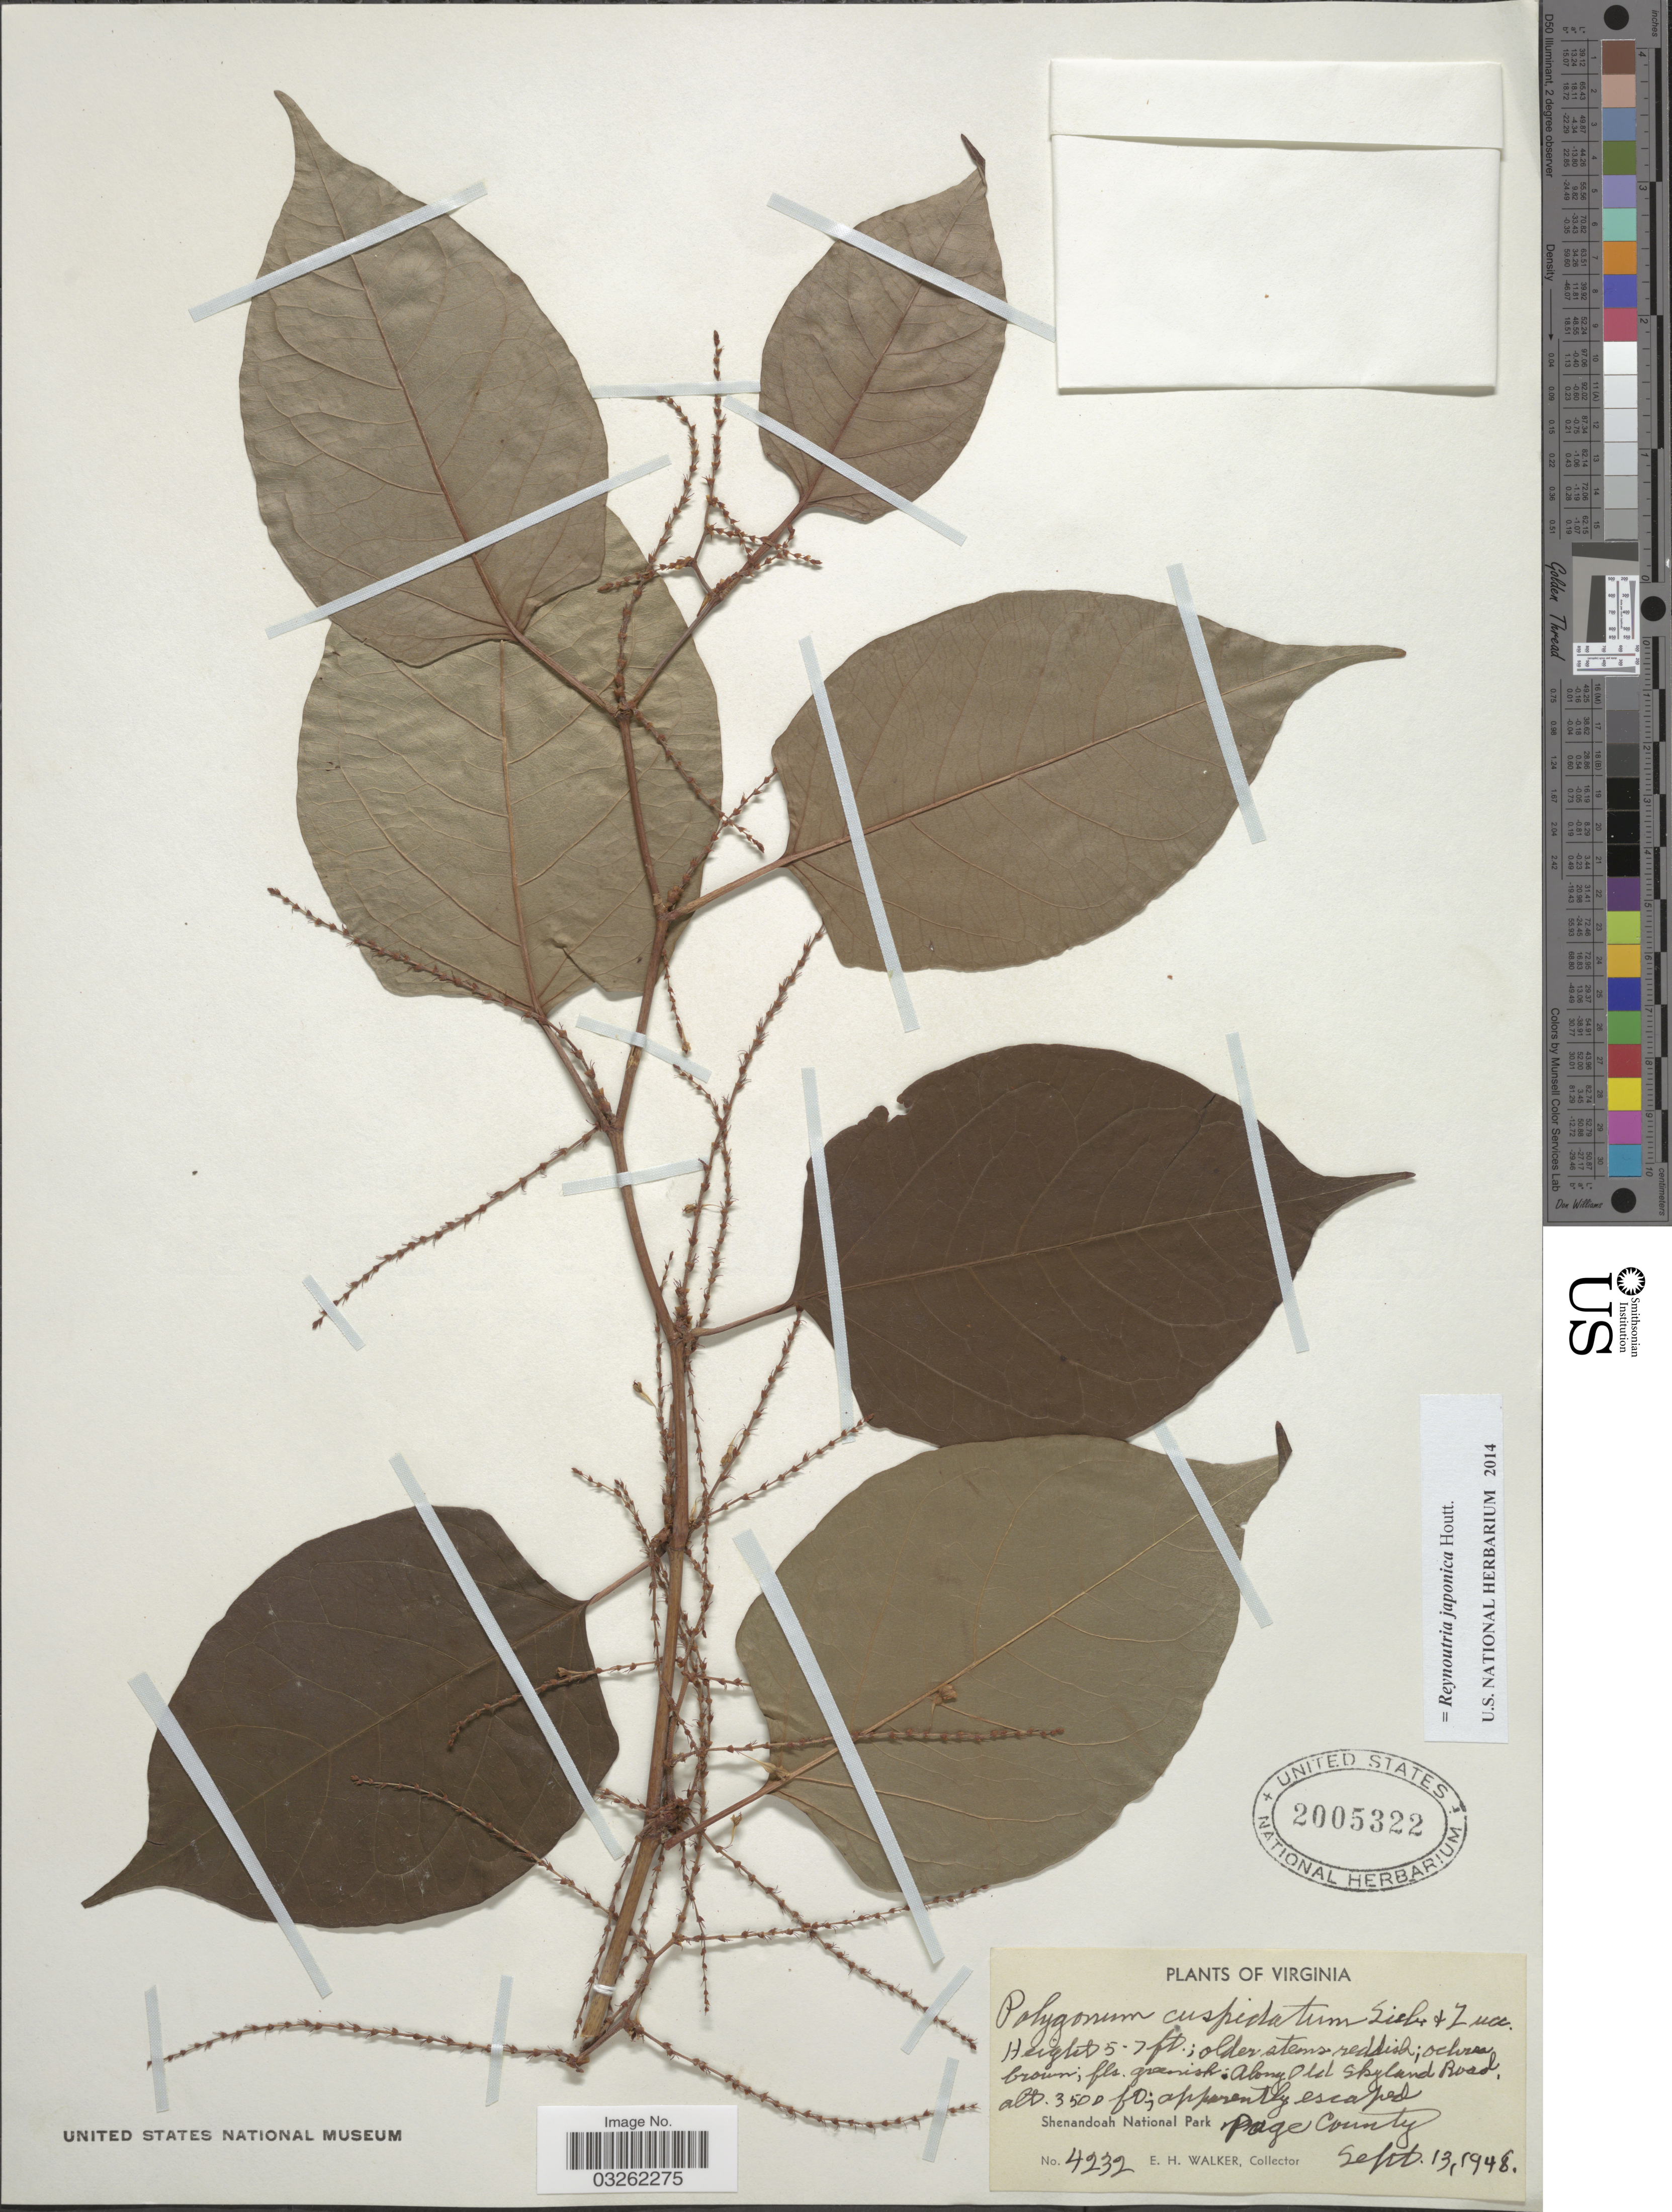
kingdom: Plantae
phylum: Tracheophyta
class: Magnoliopsida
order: Caryophyllales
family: Polygonaceae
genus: Reynoutria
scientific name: Reynoutria japonica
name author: Houtt.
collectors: E. H. Walker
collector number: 4232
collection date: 1948-09-13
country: United States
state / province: Virginia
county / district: Page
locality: Along Old Skyland Road. Shenandoah National Park, Page County.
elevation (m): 1067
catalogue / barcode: US 2005322